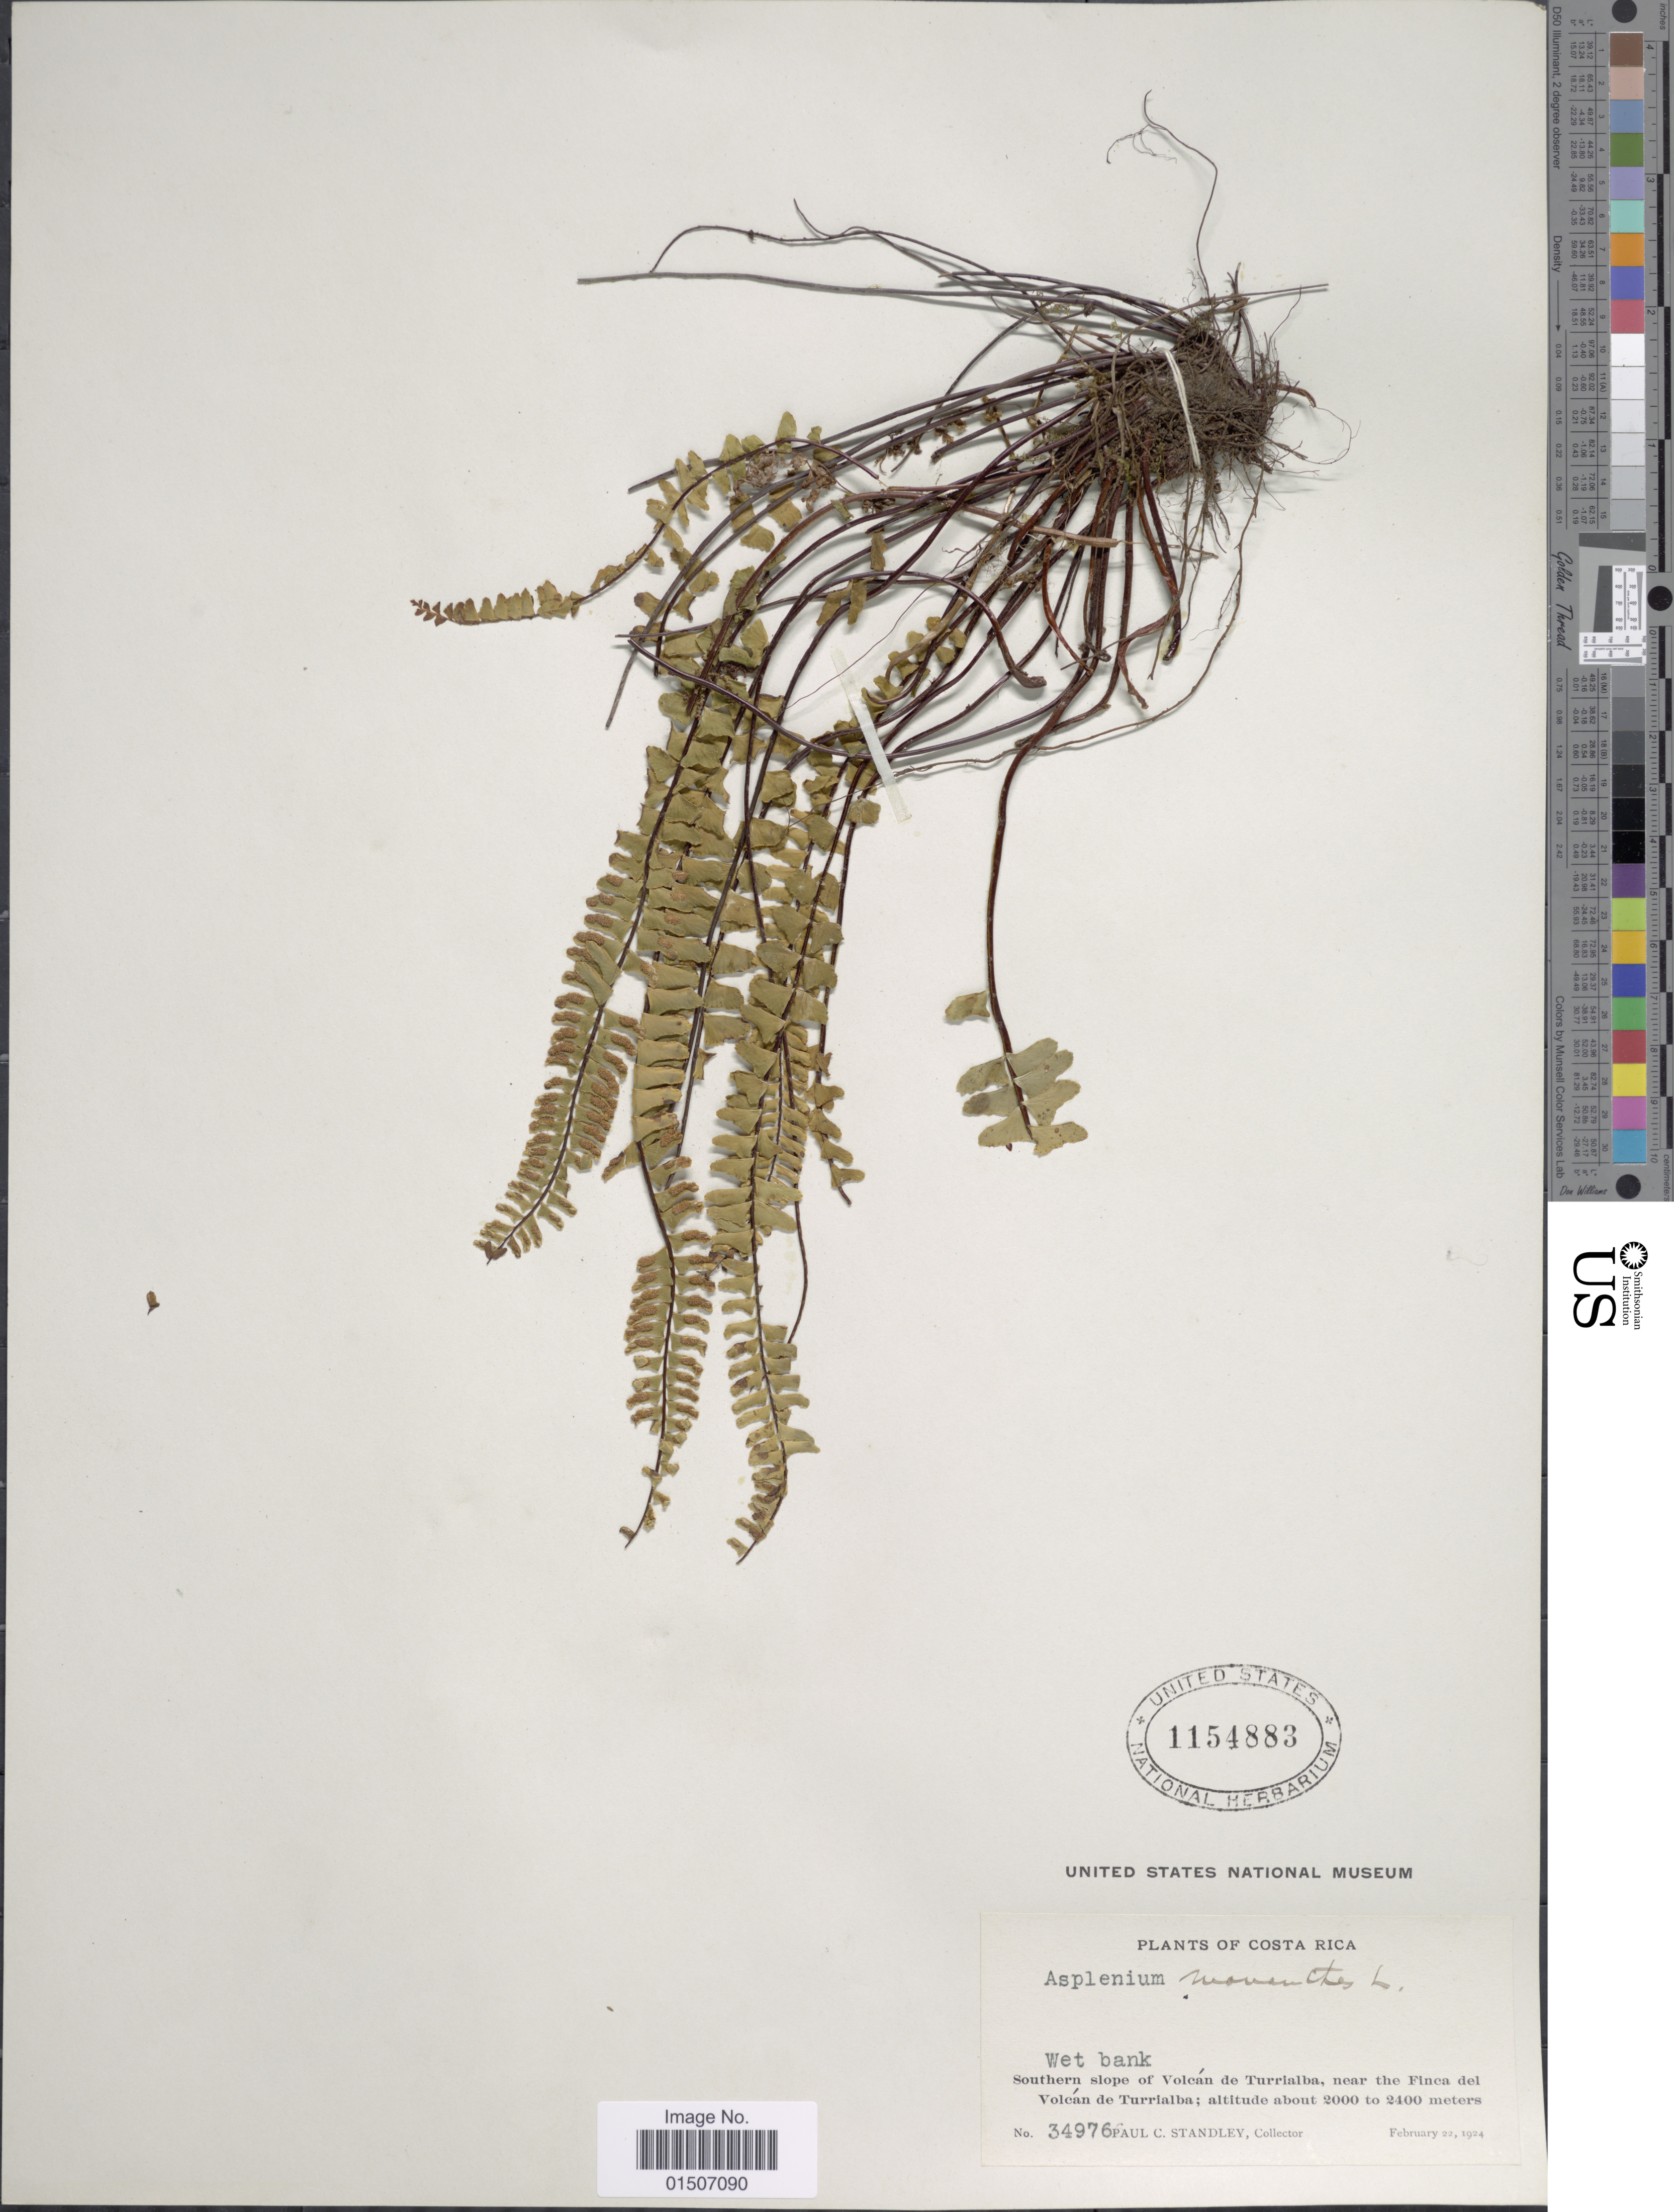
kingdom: Plantae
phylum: Tracheophyta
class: Polypodiopsida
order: Polypodiales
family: Aspleniaceae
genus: Asplenium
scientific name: Asplenium monanthes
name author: L.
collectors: P. C. Standley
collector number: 3497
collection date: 1924-02-22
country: Costa Rica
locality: Wet bank, Southern slope of Volcán de Turrialba, near the Finca del Volcán de Turrialba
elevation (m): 2000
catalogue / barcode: US 1154883